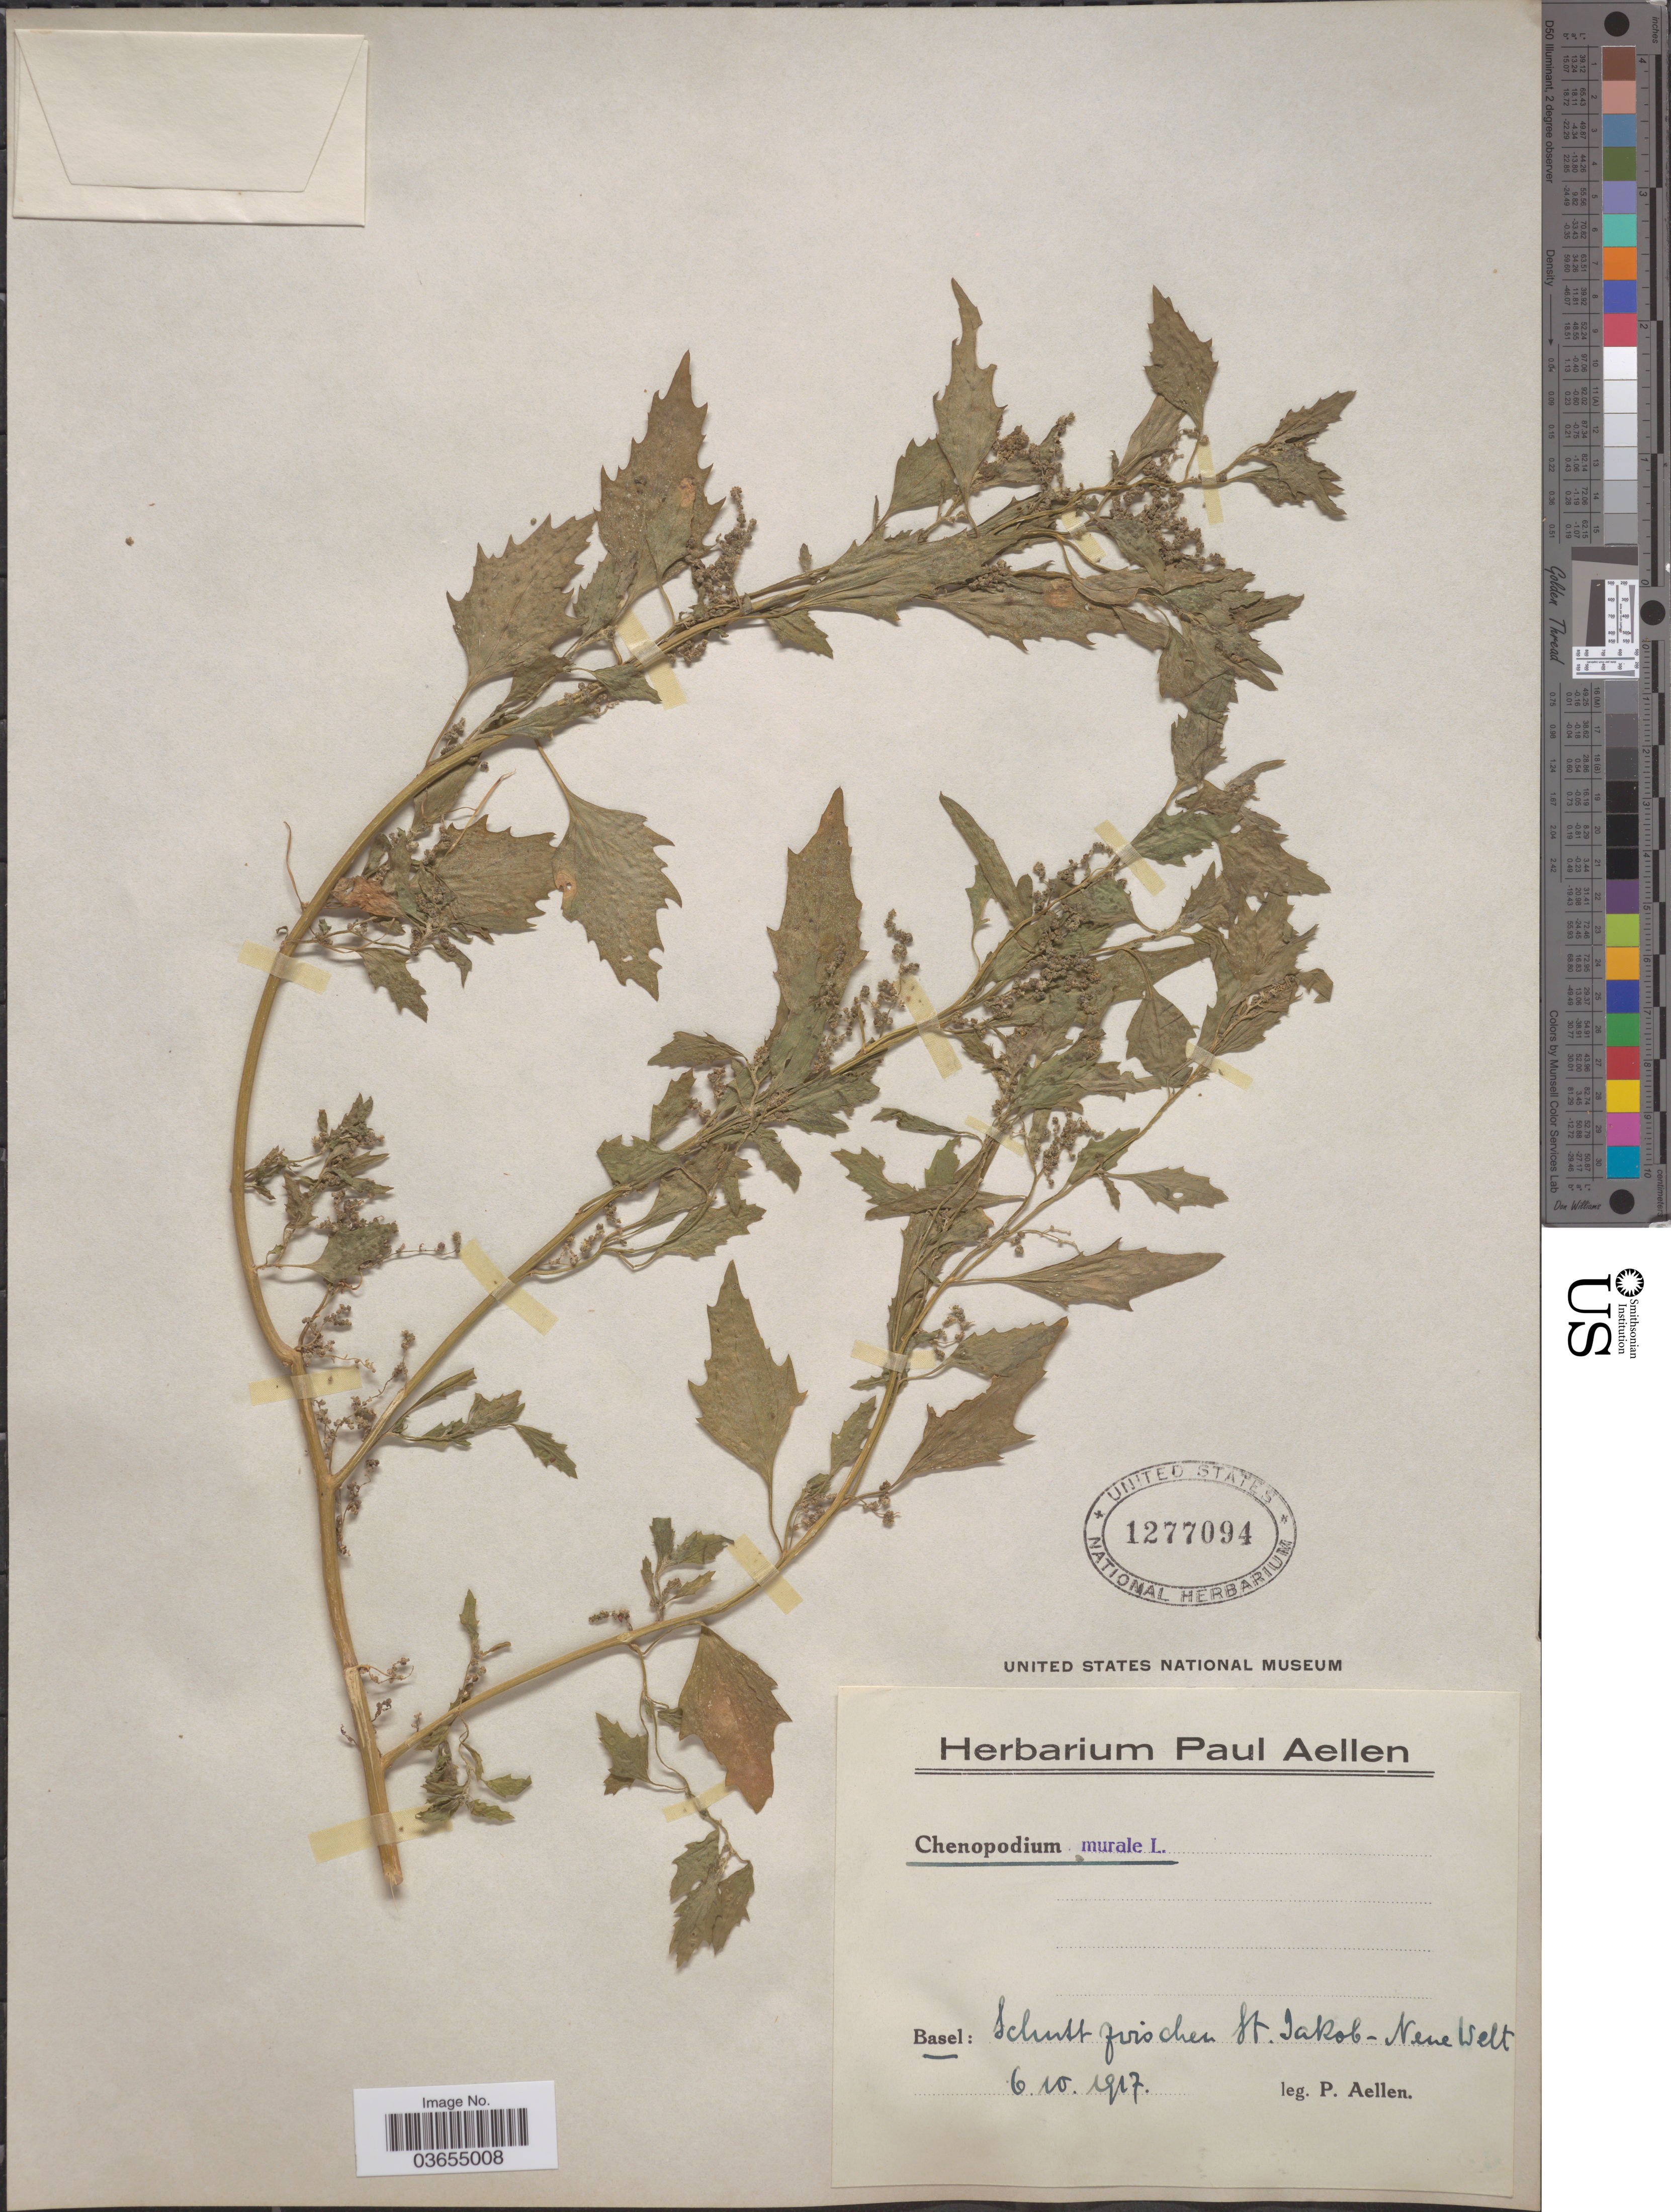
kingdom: Plantae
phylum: Tracheophyta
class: Magnoliopsida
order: Caryophyllales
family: Amaranthaceae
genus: Chenopodium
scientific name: Chenopodium murale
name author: L.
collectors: P. Aellen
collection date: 1917-10-06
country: Switzerland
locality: Basel: Schutt zwischen St. Jakob-Neue Welt.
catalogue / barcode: US 1277094